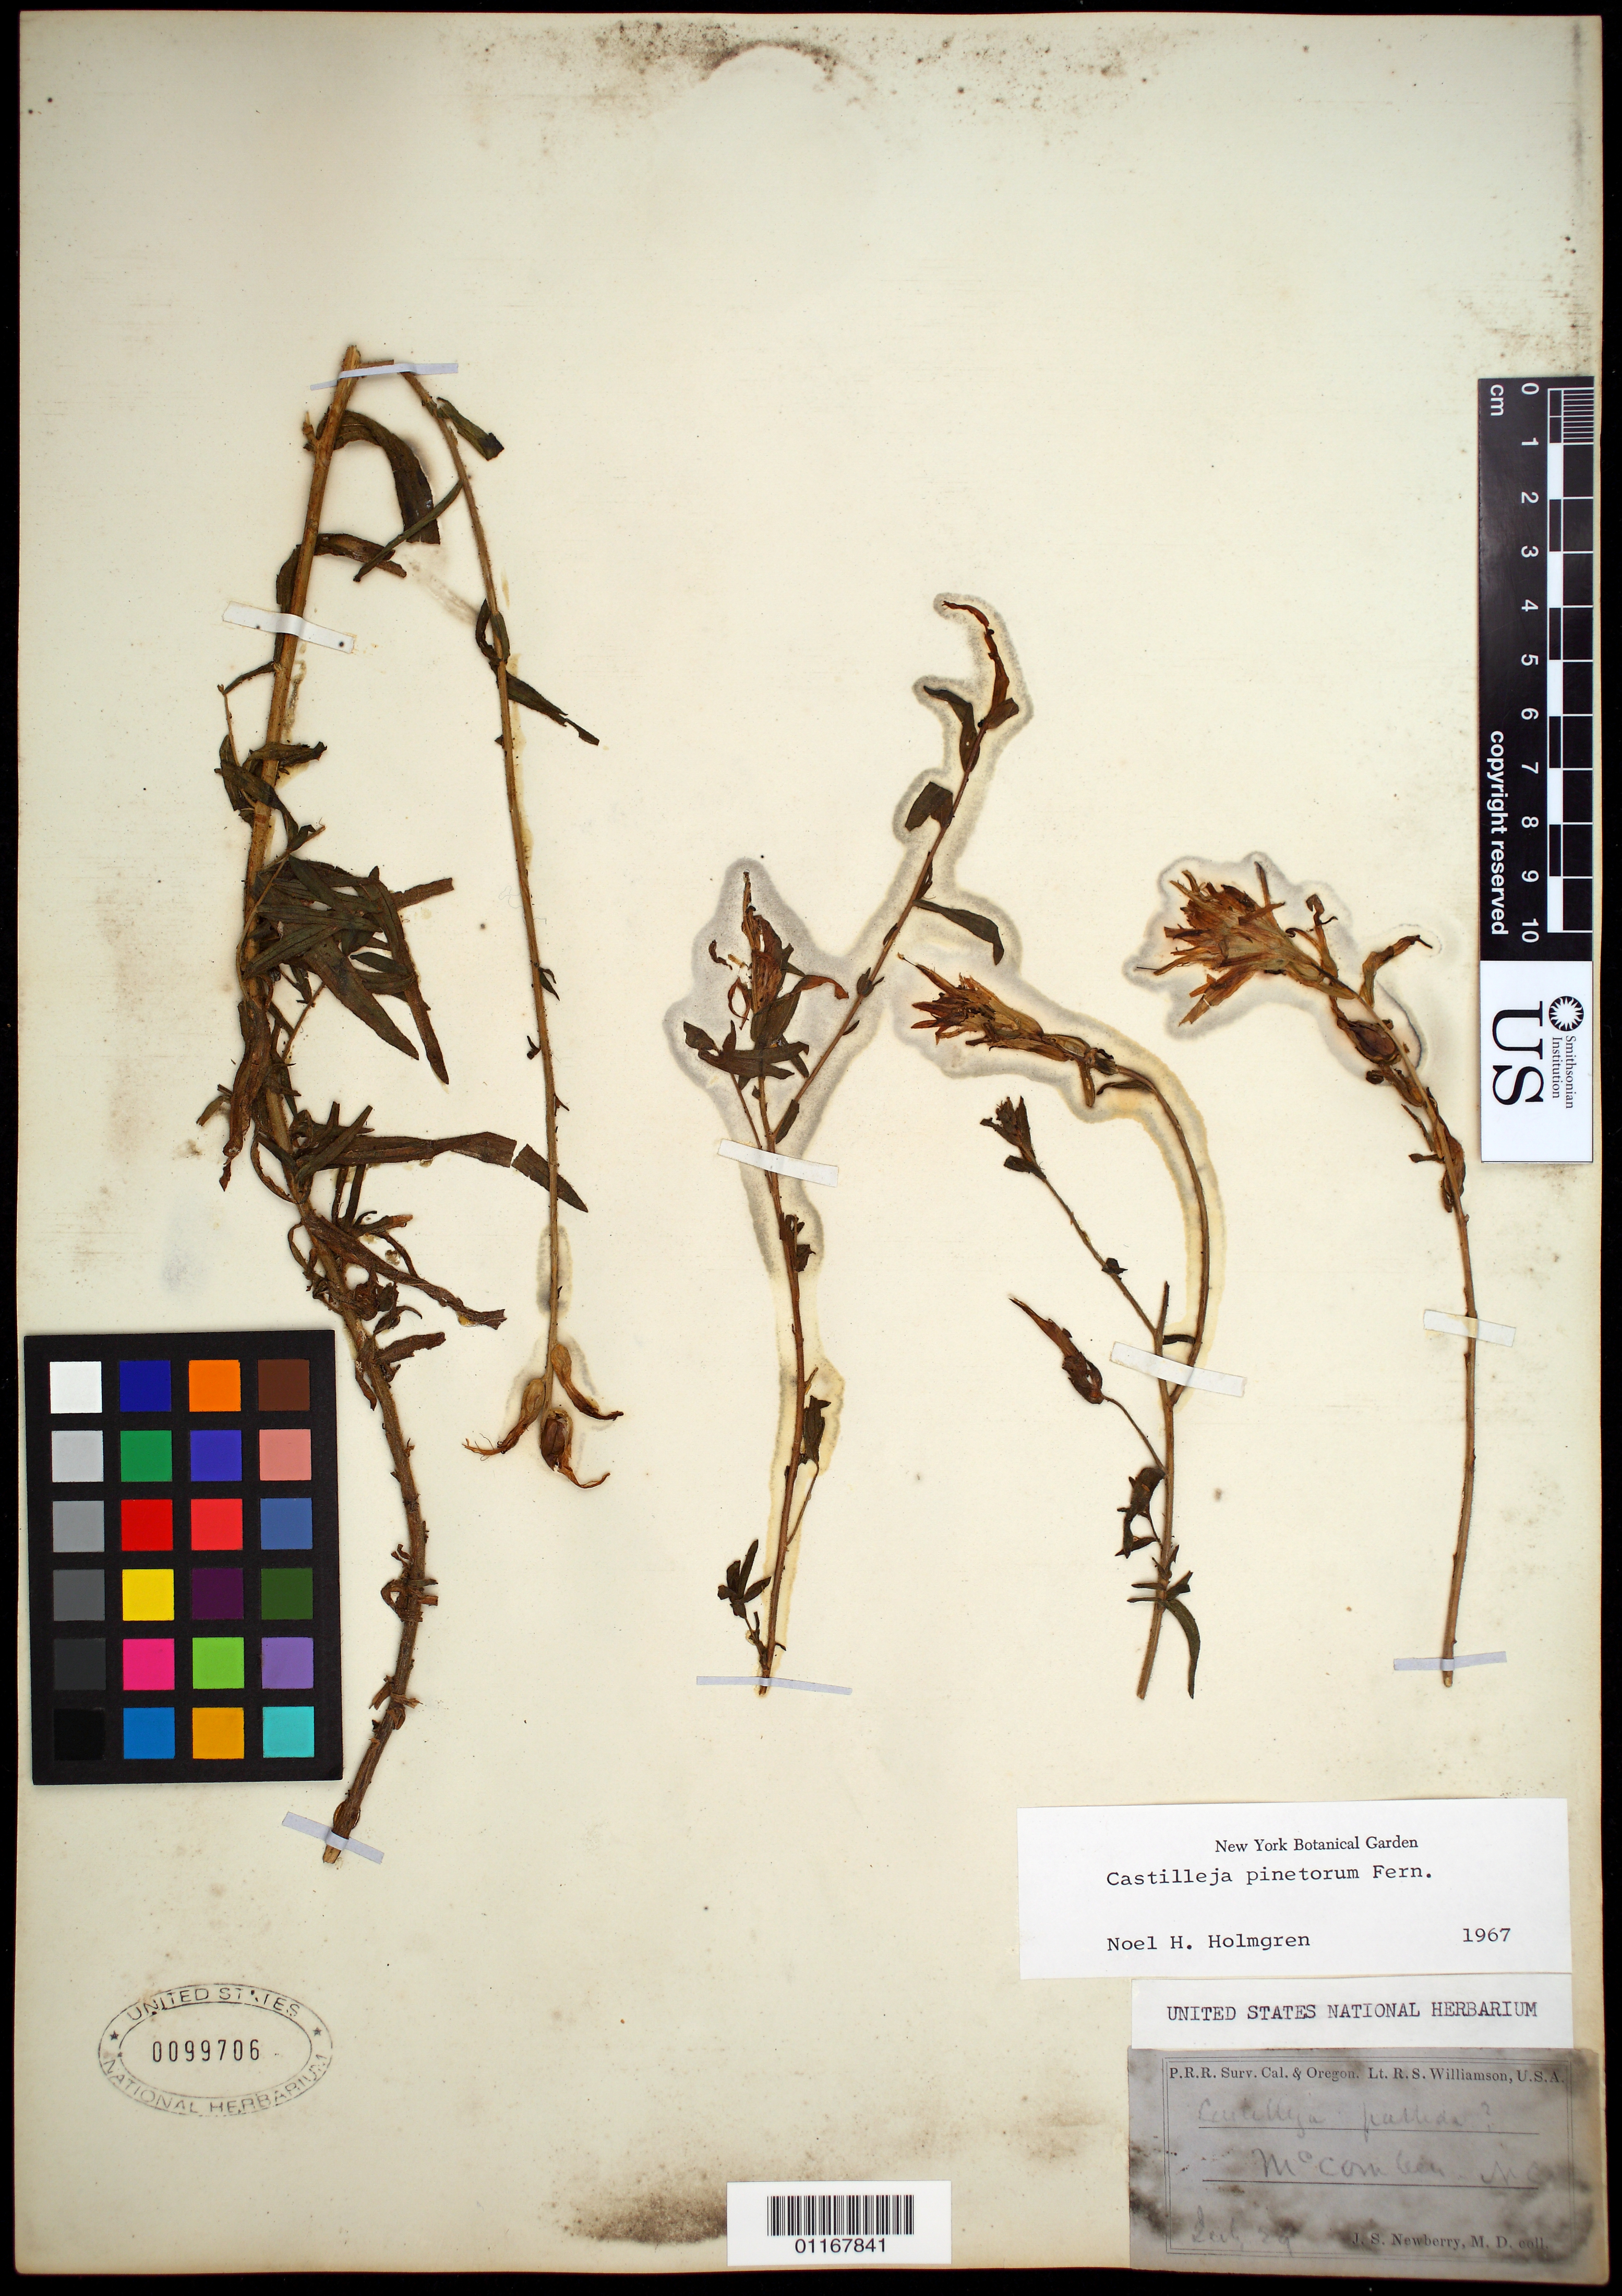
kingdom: Plantae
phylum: Tracheophyta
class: Magnoliopsida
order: Lamiales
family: Orobanchaceae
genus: Castilleja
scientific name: Castilleja pinetorum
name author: Fernald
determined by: Holmgren, N. H., (NY), New York Botanical Garden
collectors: J. S. Newberry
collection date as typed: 29 Jul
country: United States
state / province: California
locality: McComben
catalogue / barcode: US 99706